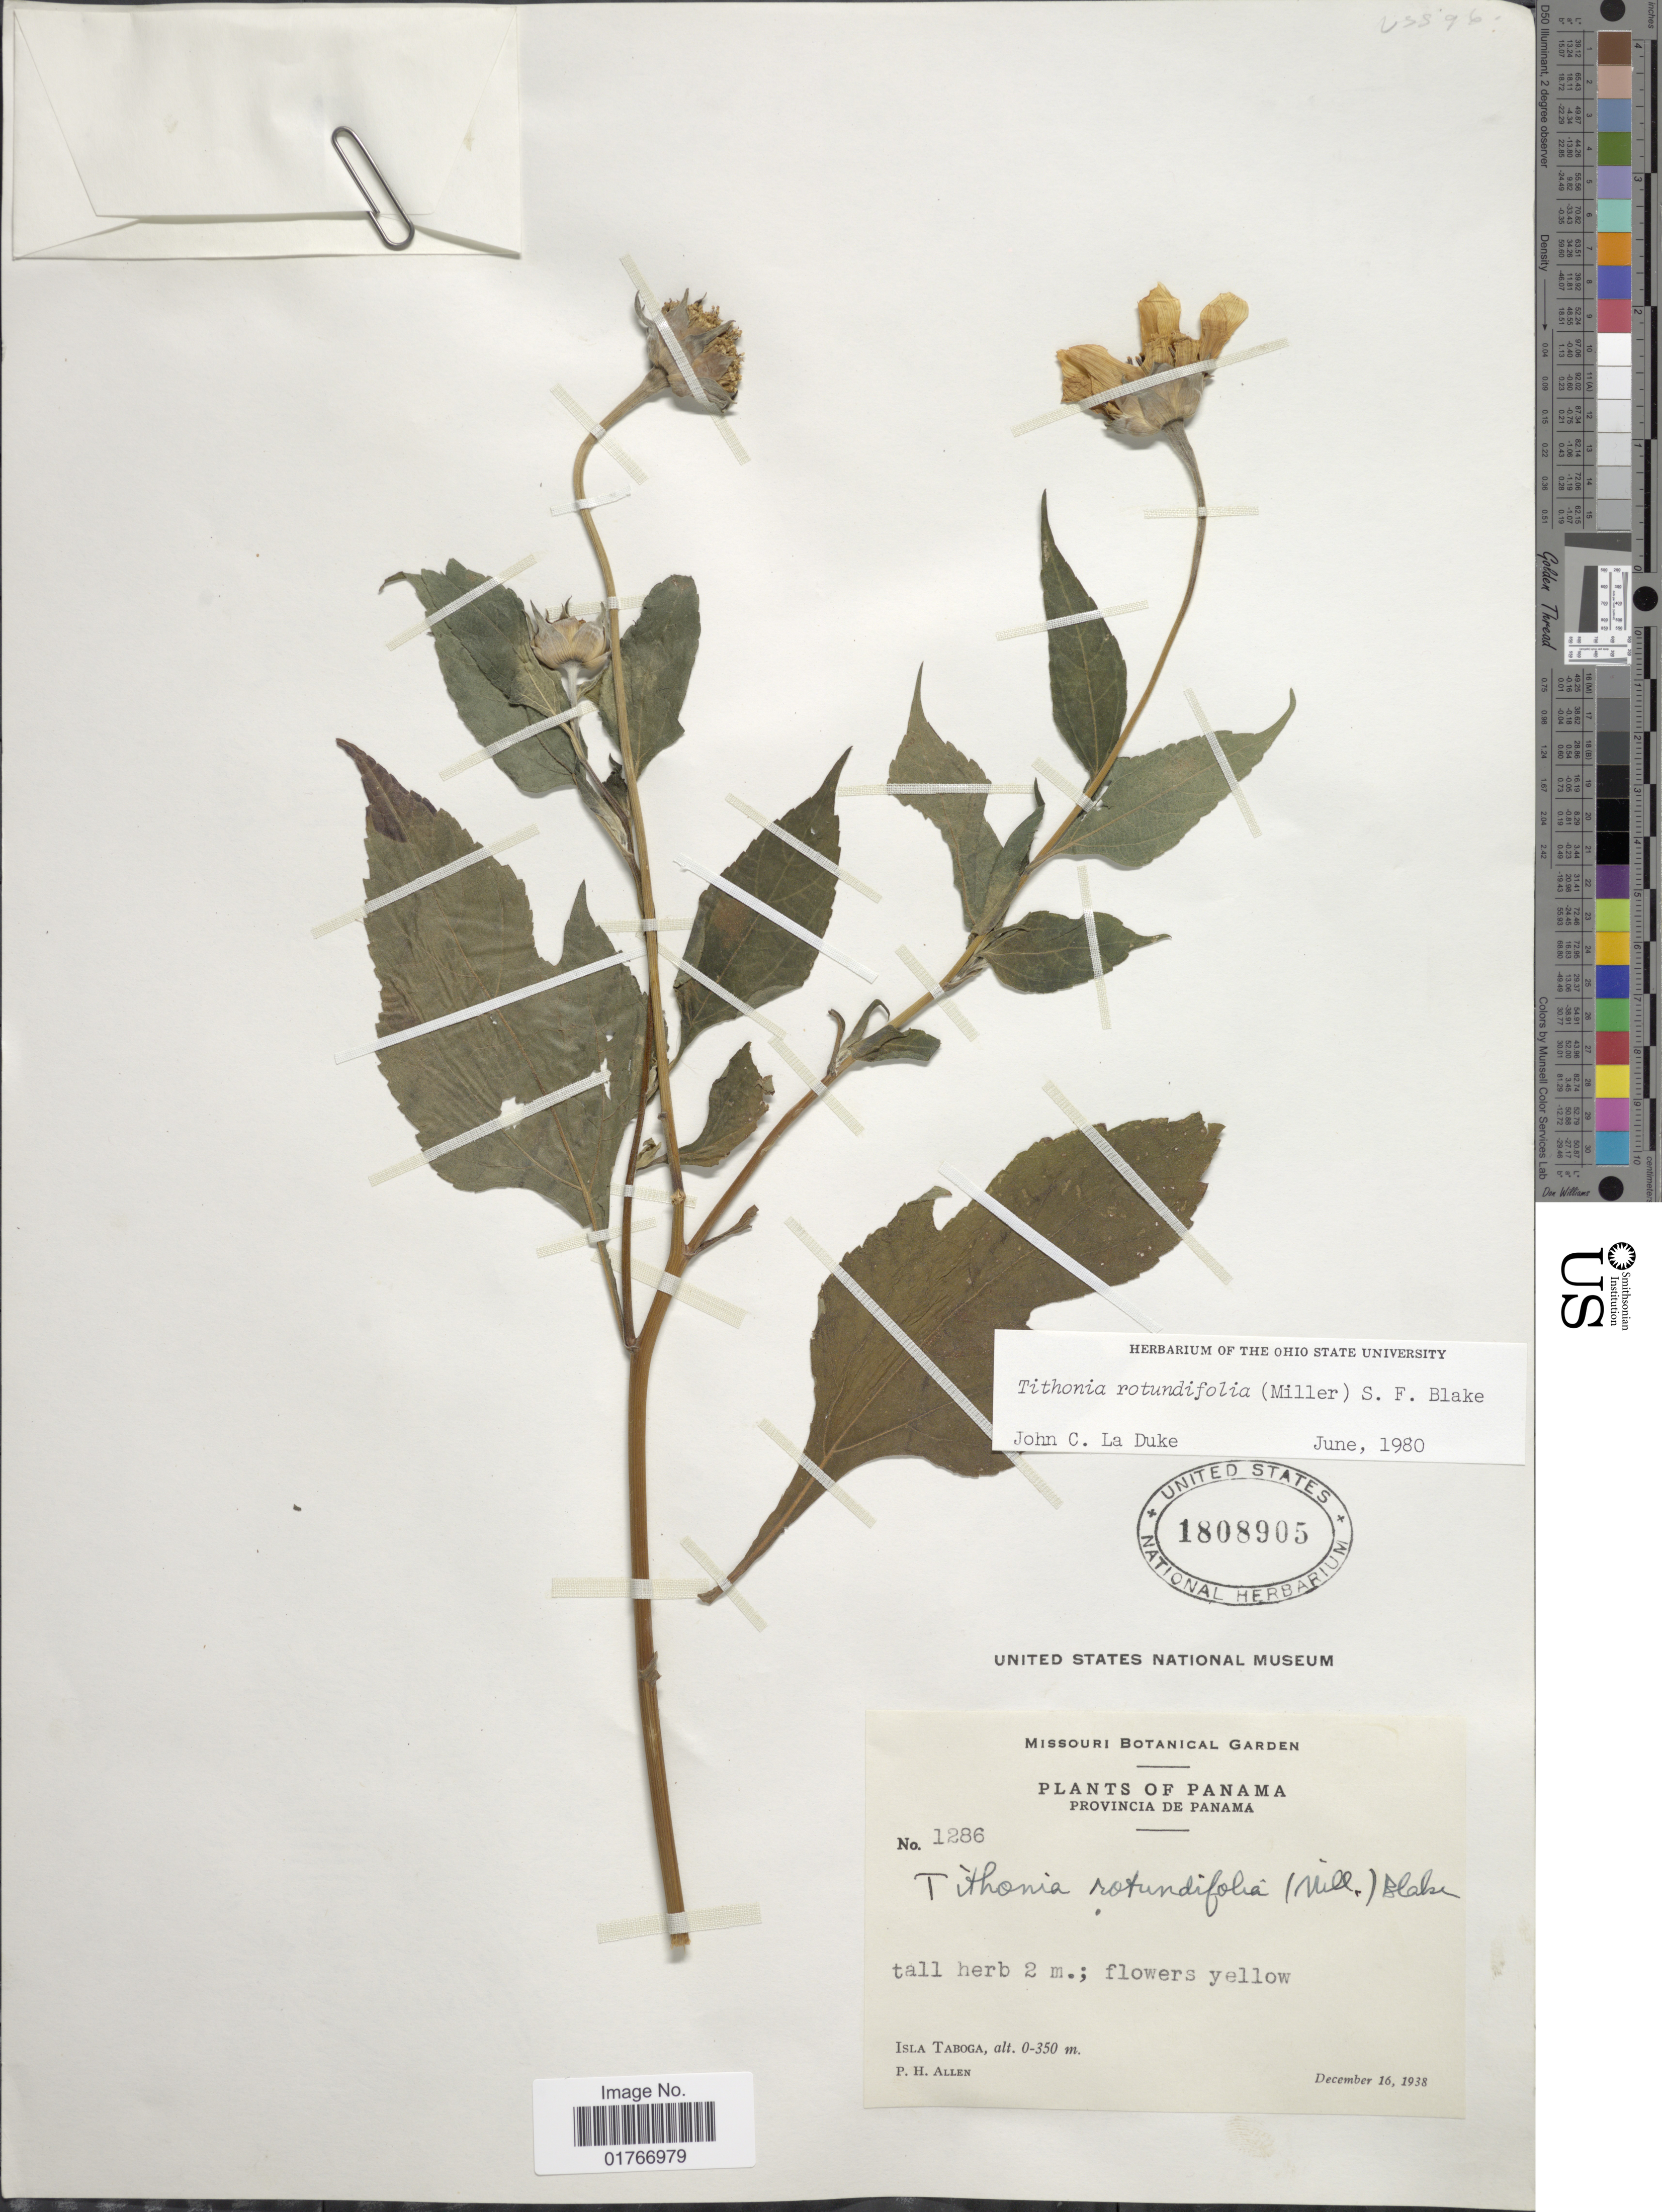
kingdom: Plantae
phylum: Tracheophyta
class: Magnoliopsida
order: Asterales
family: Asteraceae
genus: Tithonia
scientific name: Tithonia rotundifolia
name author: (Mill.) S.F. Blake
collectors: P. H. Allen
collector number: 1286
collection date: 1938-12-16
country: Panama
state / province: Panamá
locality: Isla Taboga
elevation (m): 0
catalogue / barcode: US 1808905